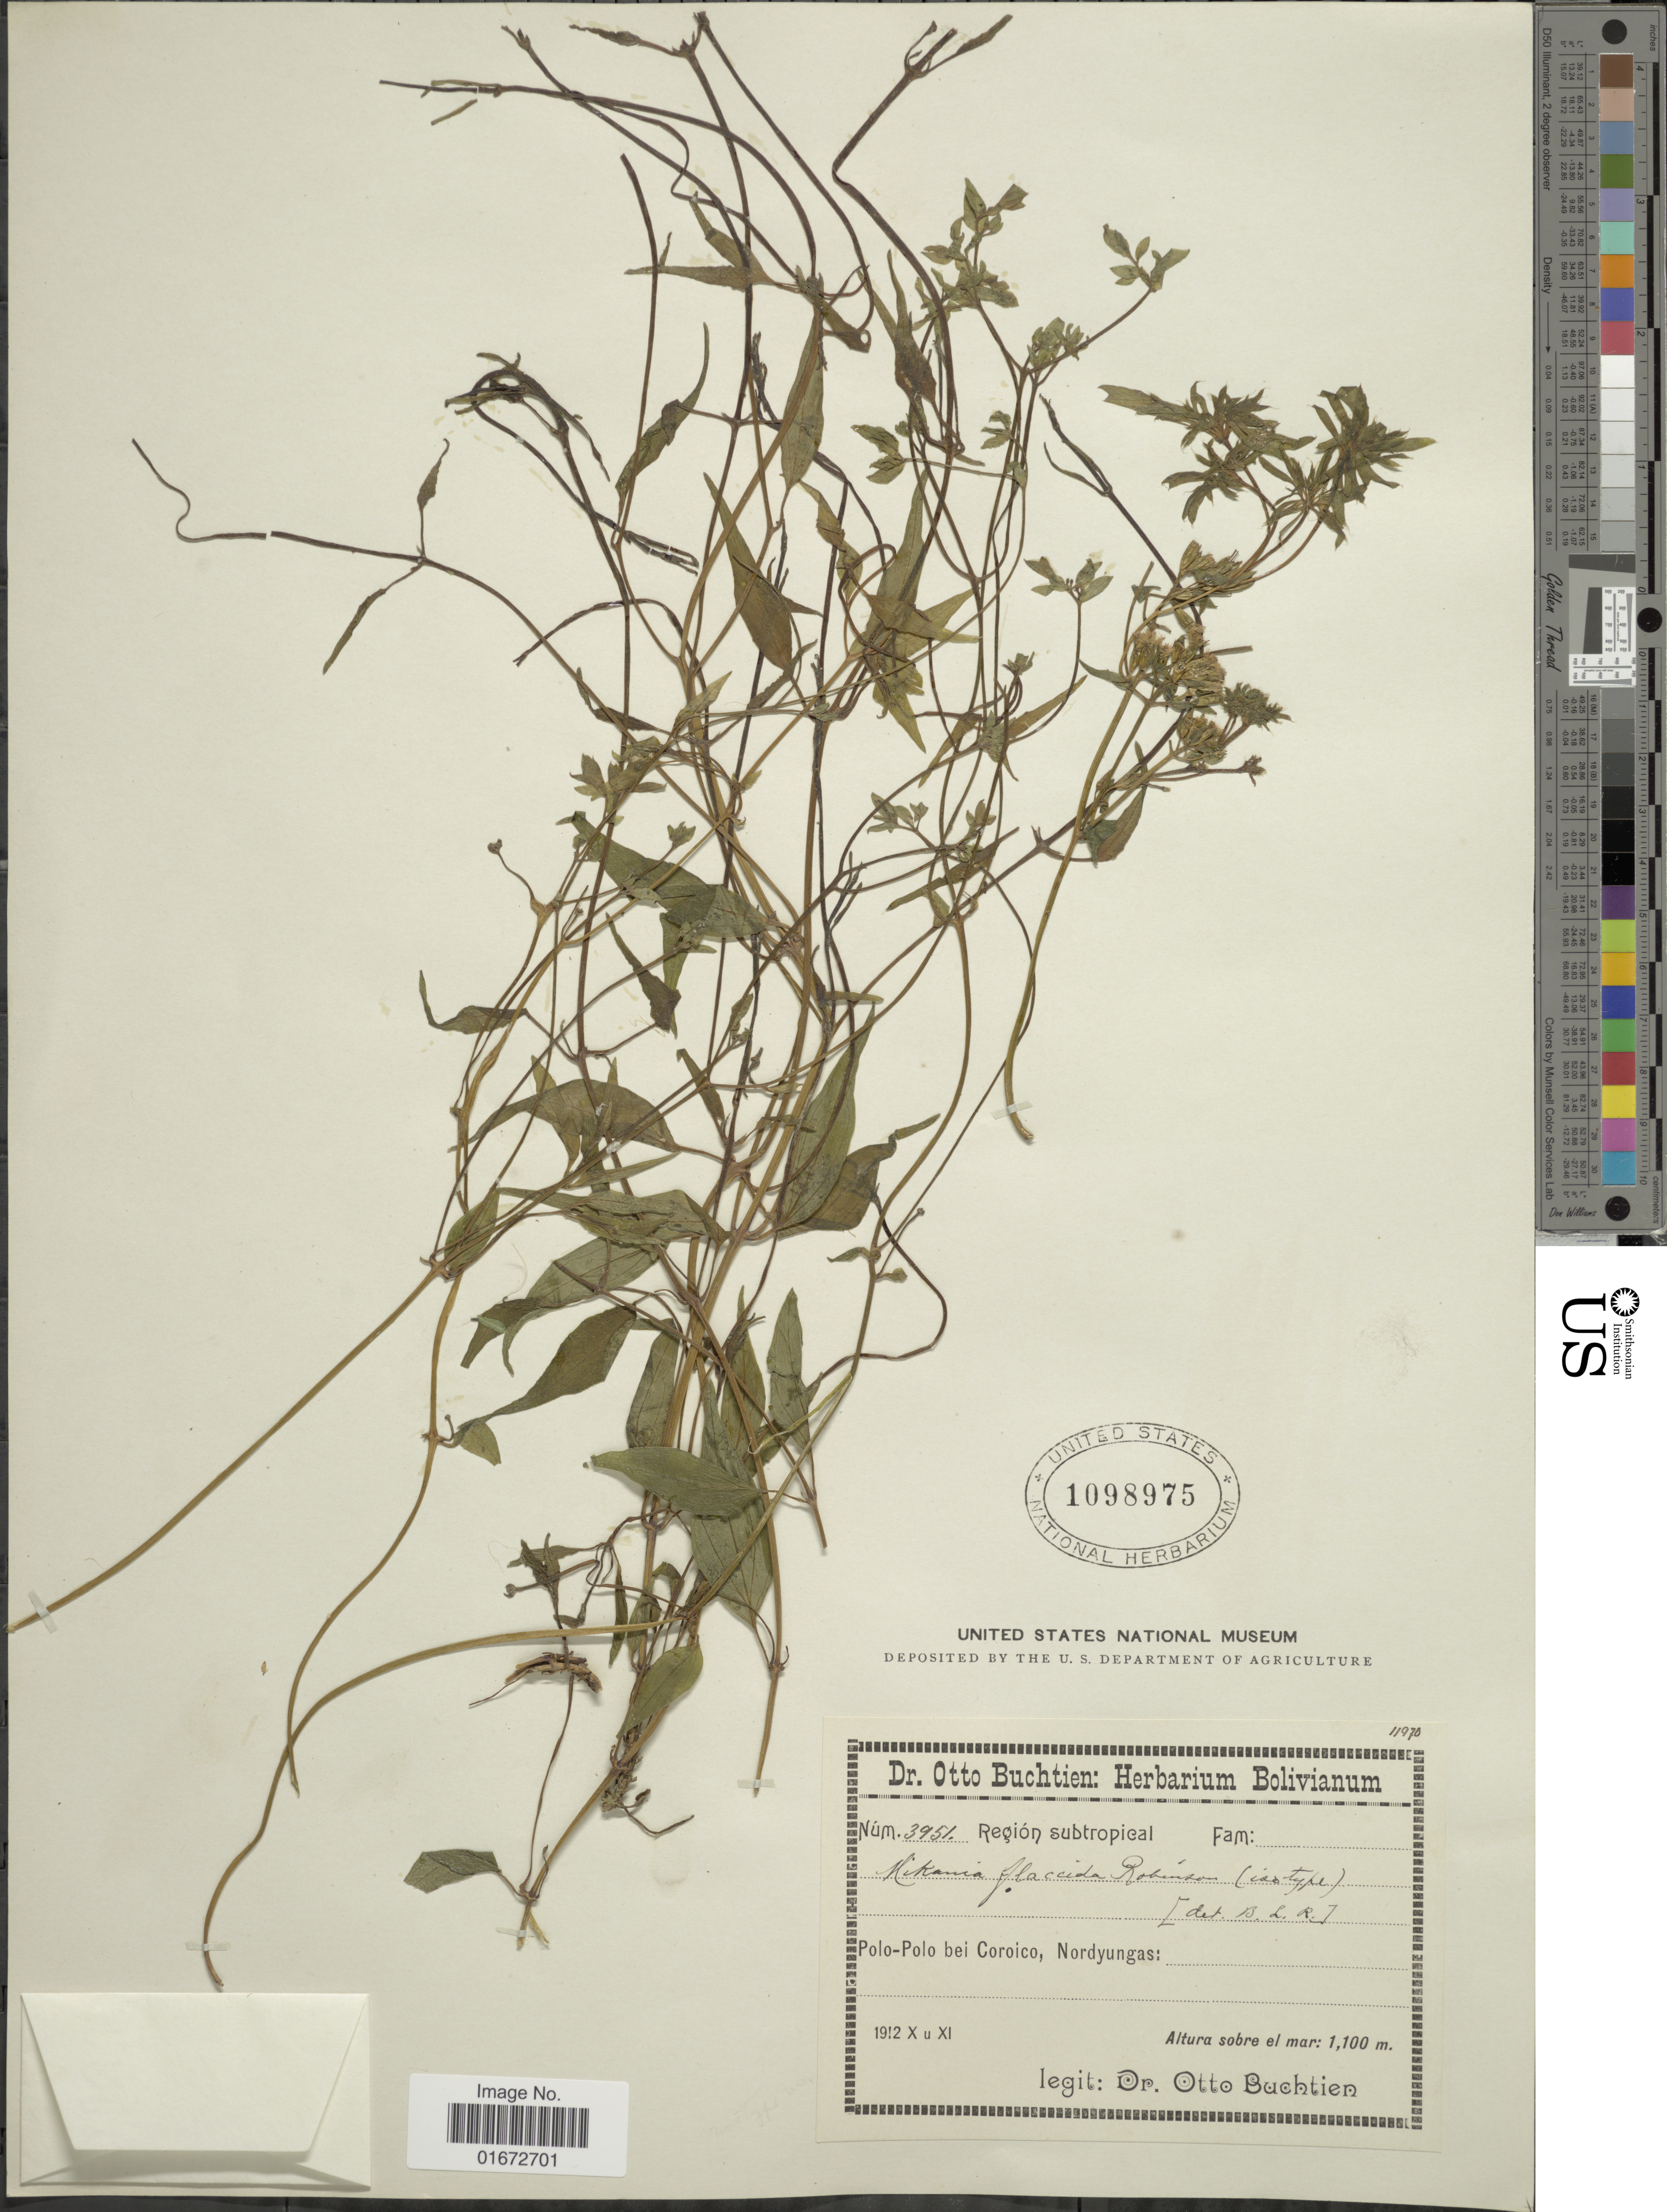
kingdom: Plantae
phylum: Tracheophyta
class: Magnoliopsida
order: Asterales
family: Asteraceae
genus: Mikania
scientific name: Mikania flaccida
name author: B.L. Rob.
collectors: O. Buchtien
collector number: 3951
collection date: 1912-10/1912-11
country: Bolivia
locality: Polo-Polo bei Coroico, Nordyungas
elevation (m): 1100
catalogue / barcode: US 1098975